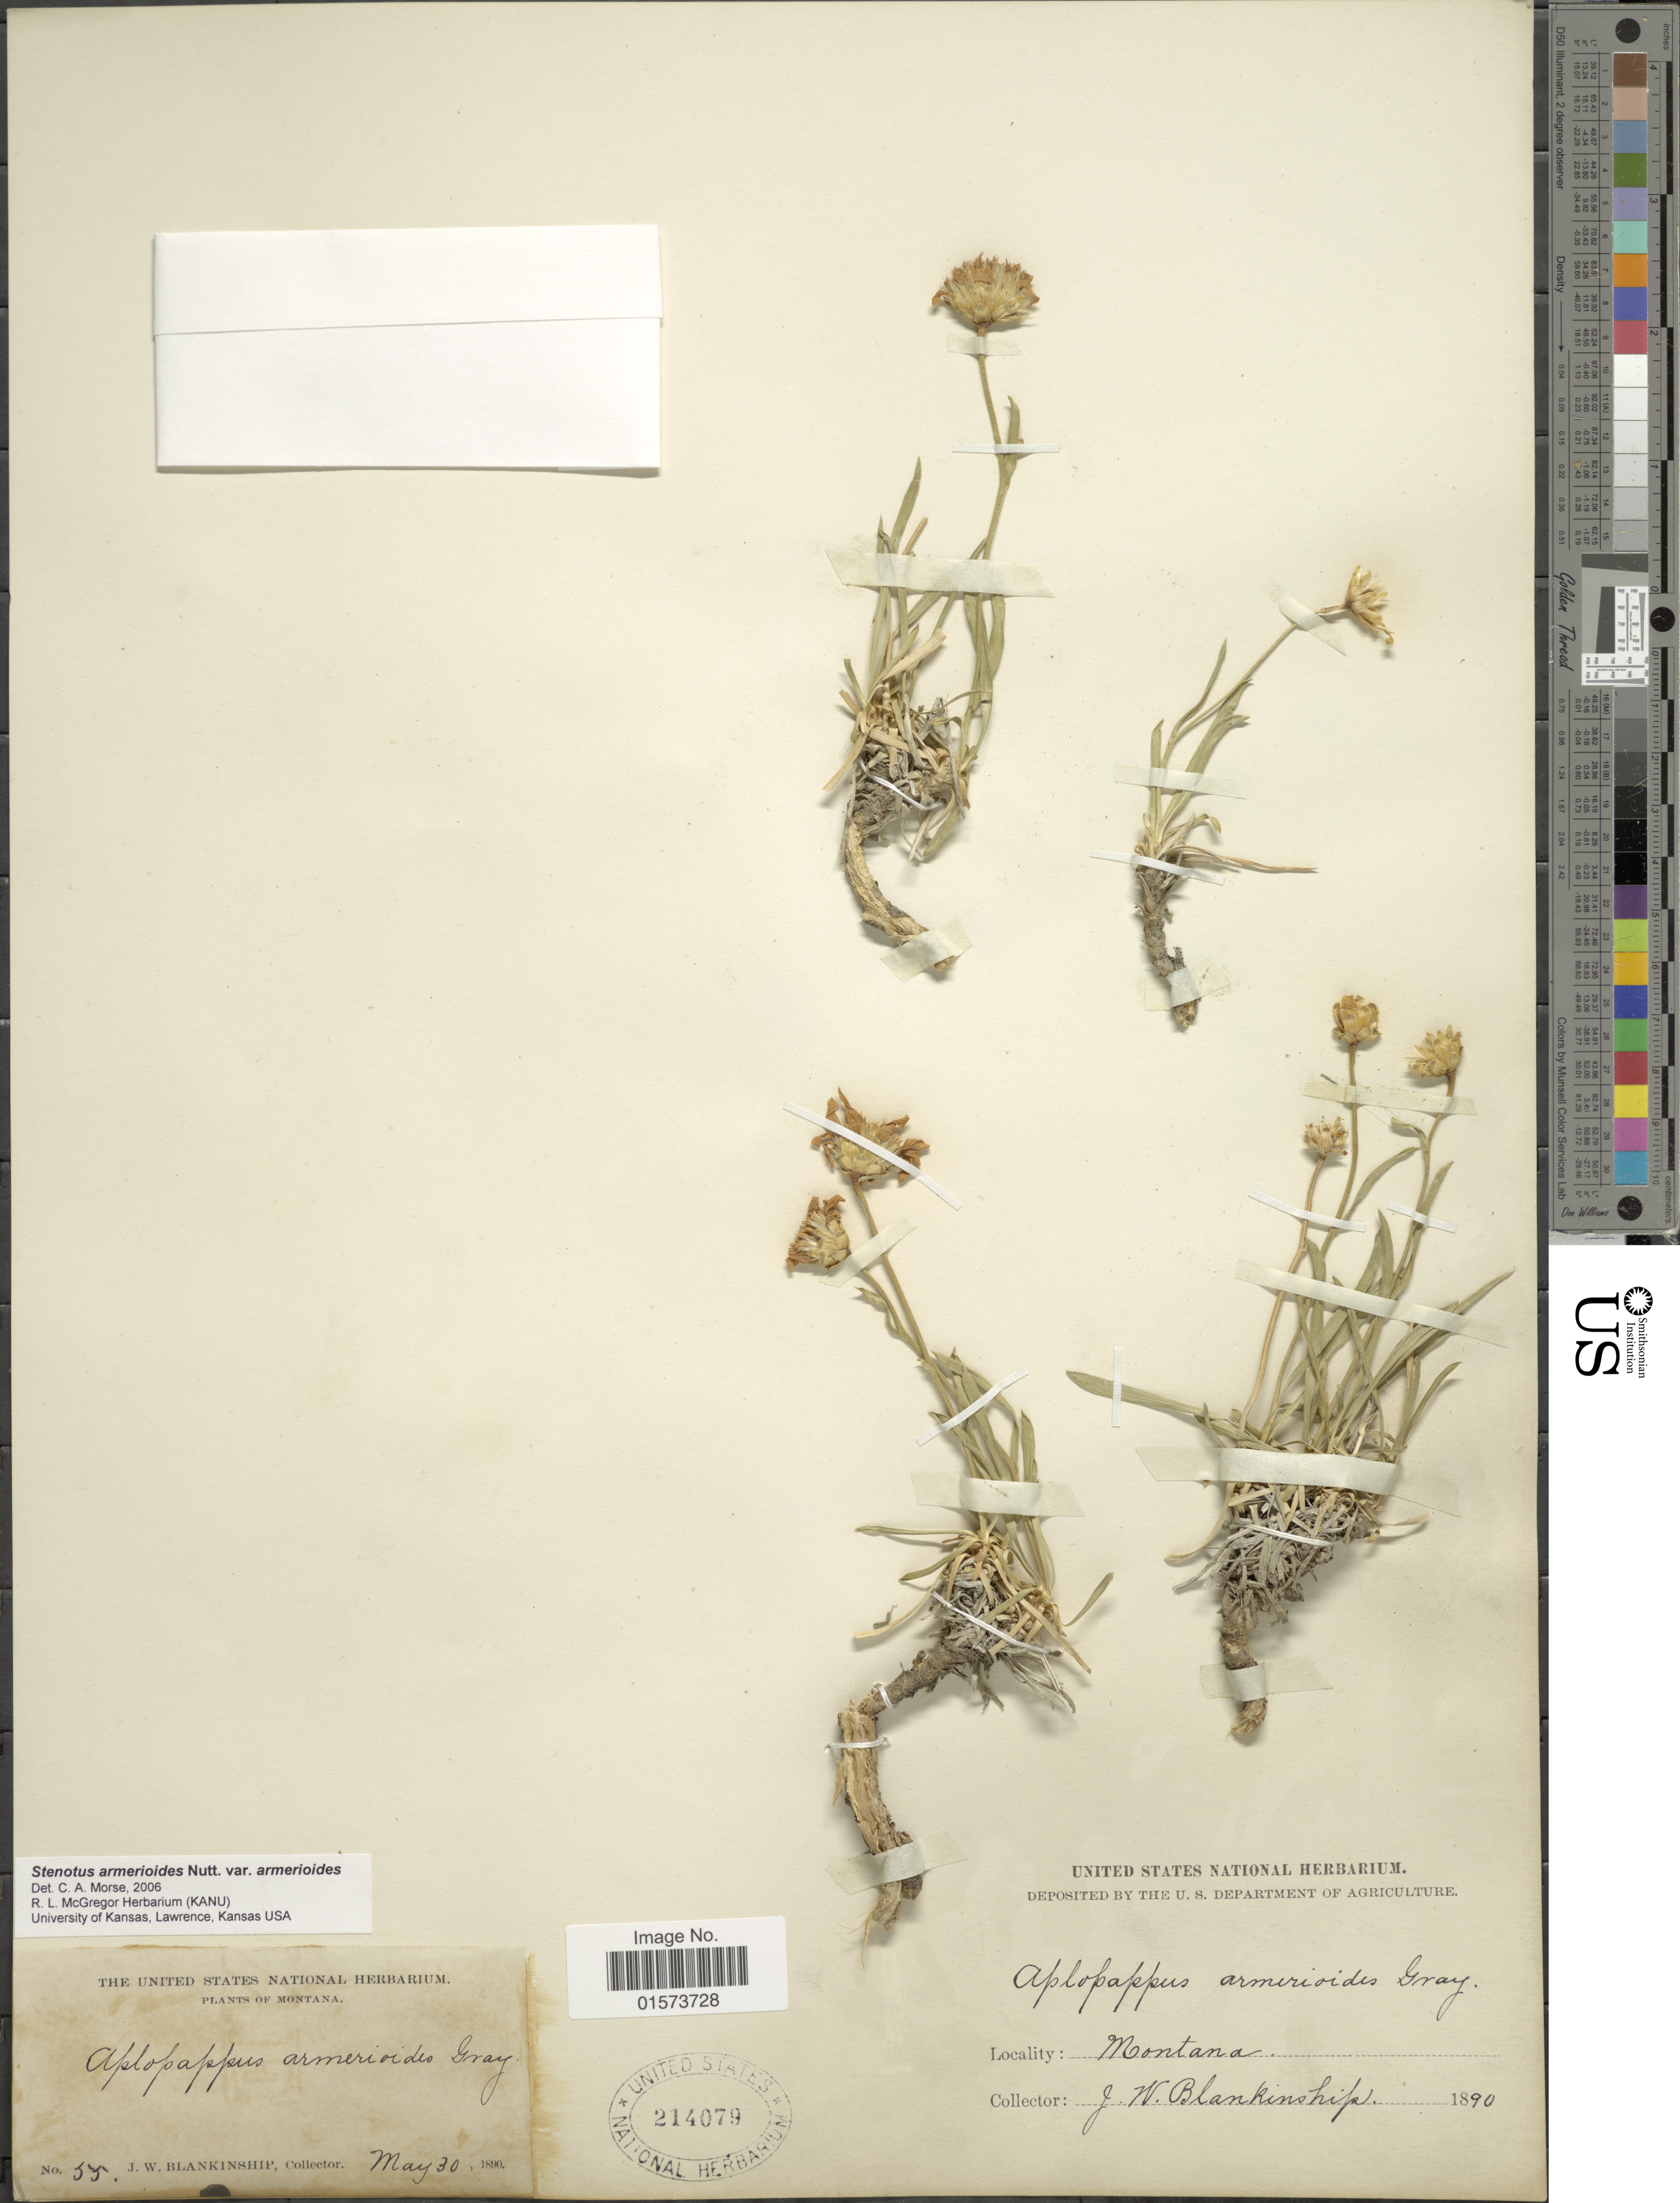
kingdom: Plantae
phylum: Tracheophyta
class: Magnoliopsida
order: Asterales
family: Asteraceae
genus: Stenotus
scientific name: Stenotus armerioides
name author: Nutt.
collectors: J. W. Blankinship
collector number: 55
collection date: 1890-05-30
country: United States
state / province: Montana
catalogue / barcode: US 214079